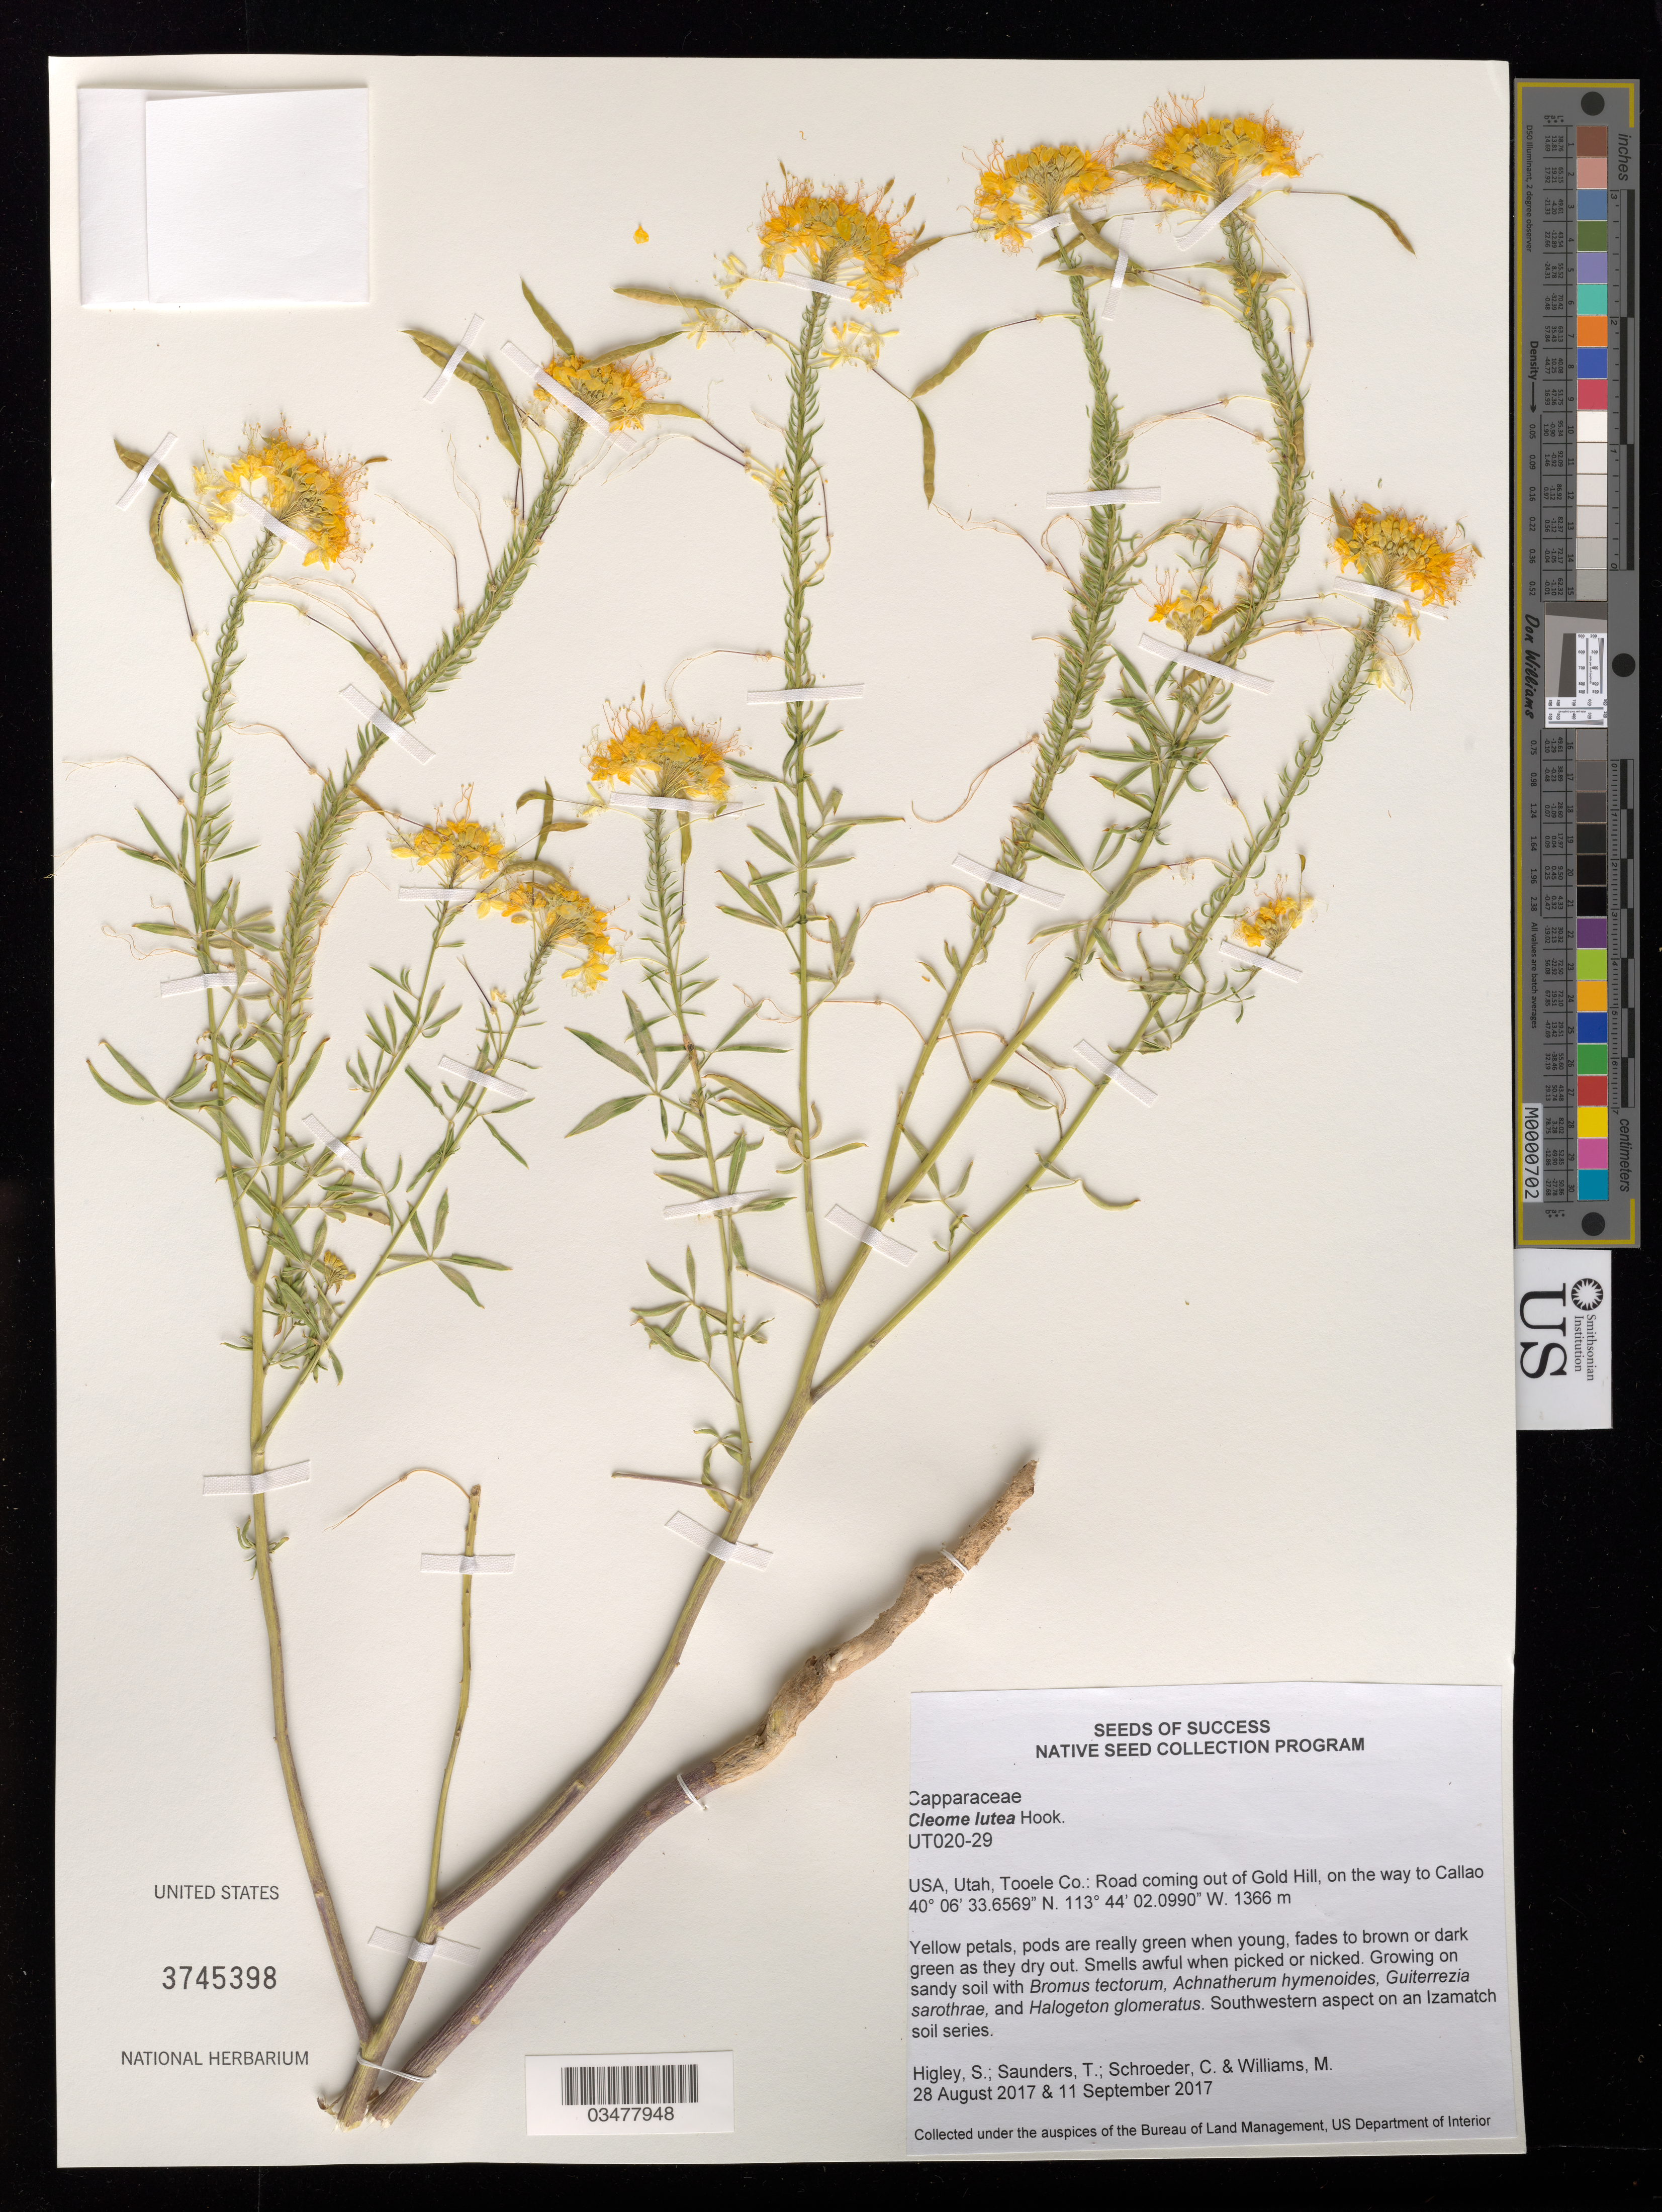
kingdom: Plantae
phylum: Tracheophyta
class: Magnoliopsida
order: Brassicales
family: Cleomaceae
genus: Cleomella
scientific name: Cleomella lutea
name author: (Hook.) Roalson & J.C. Hall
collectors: S. Higley, T. Saunders, C. Schroeder & M. Williams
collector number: UT020-29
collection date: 2017-08-28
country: United States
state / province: Utah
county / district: Tooele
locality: BLM, Road coming out of Gold Hill, on the way to Callao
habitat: Sandy soil. Desert Shrub. With Bromus tectorum, Achnatherus hymenoides, Halogeton glomeratus, etc.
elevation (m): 1366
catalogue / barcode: US 3745398